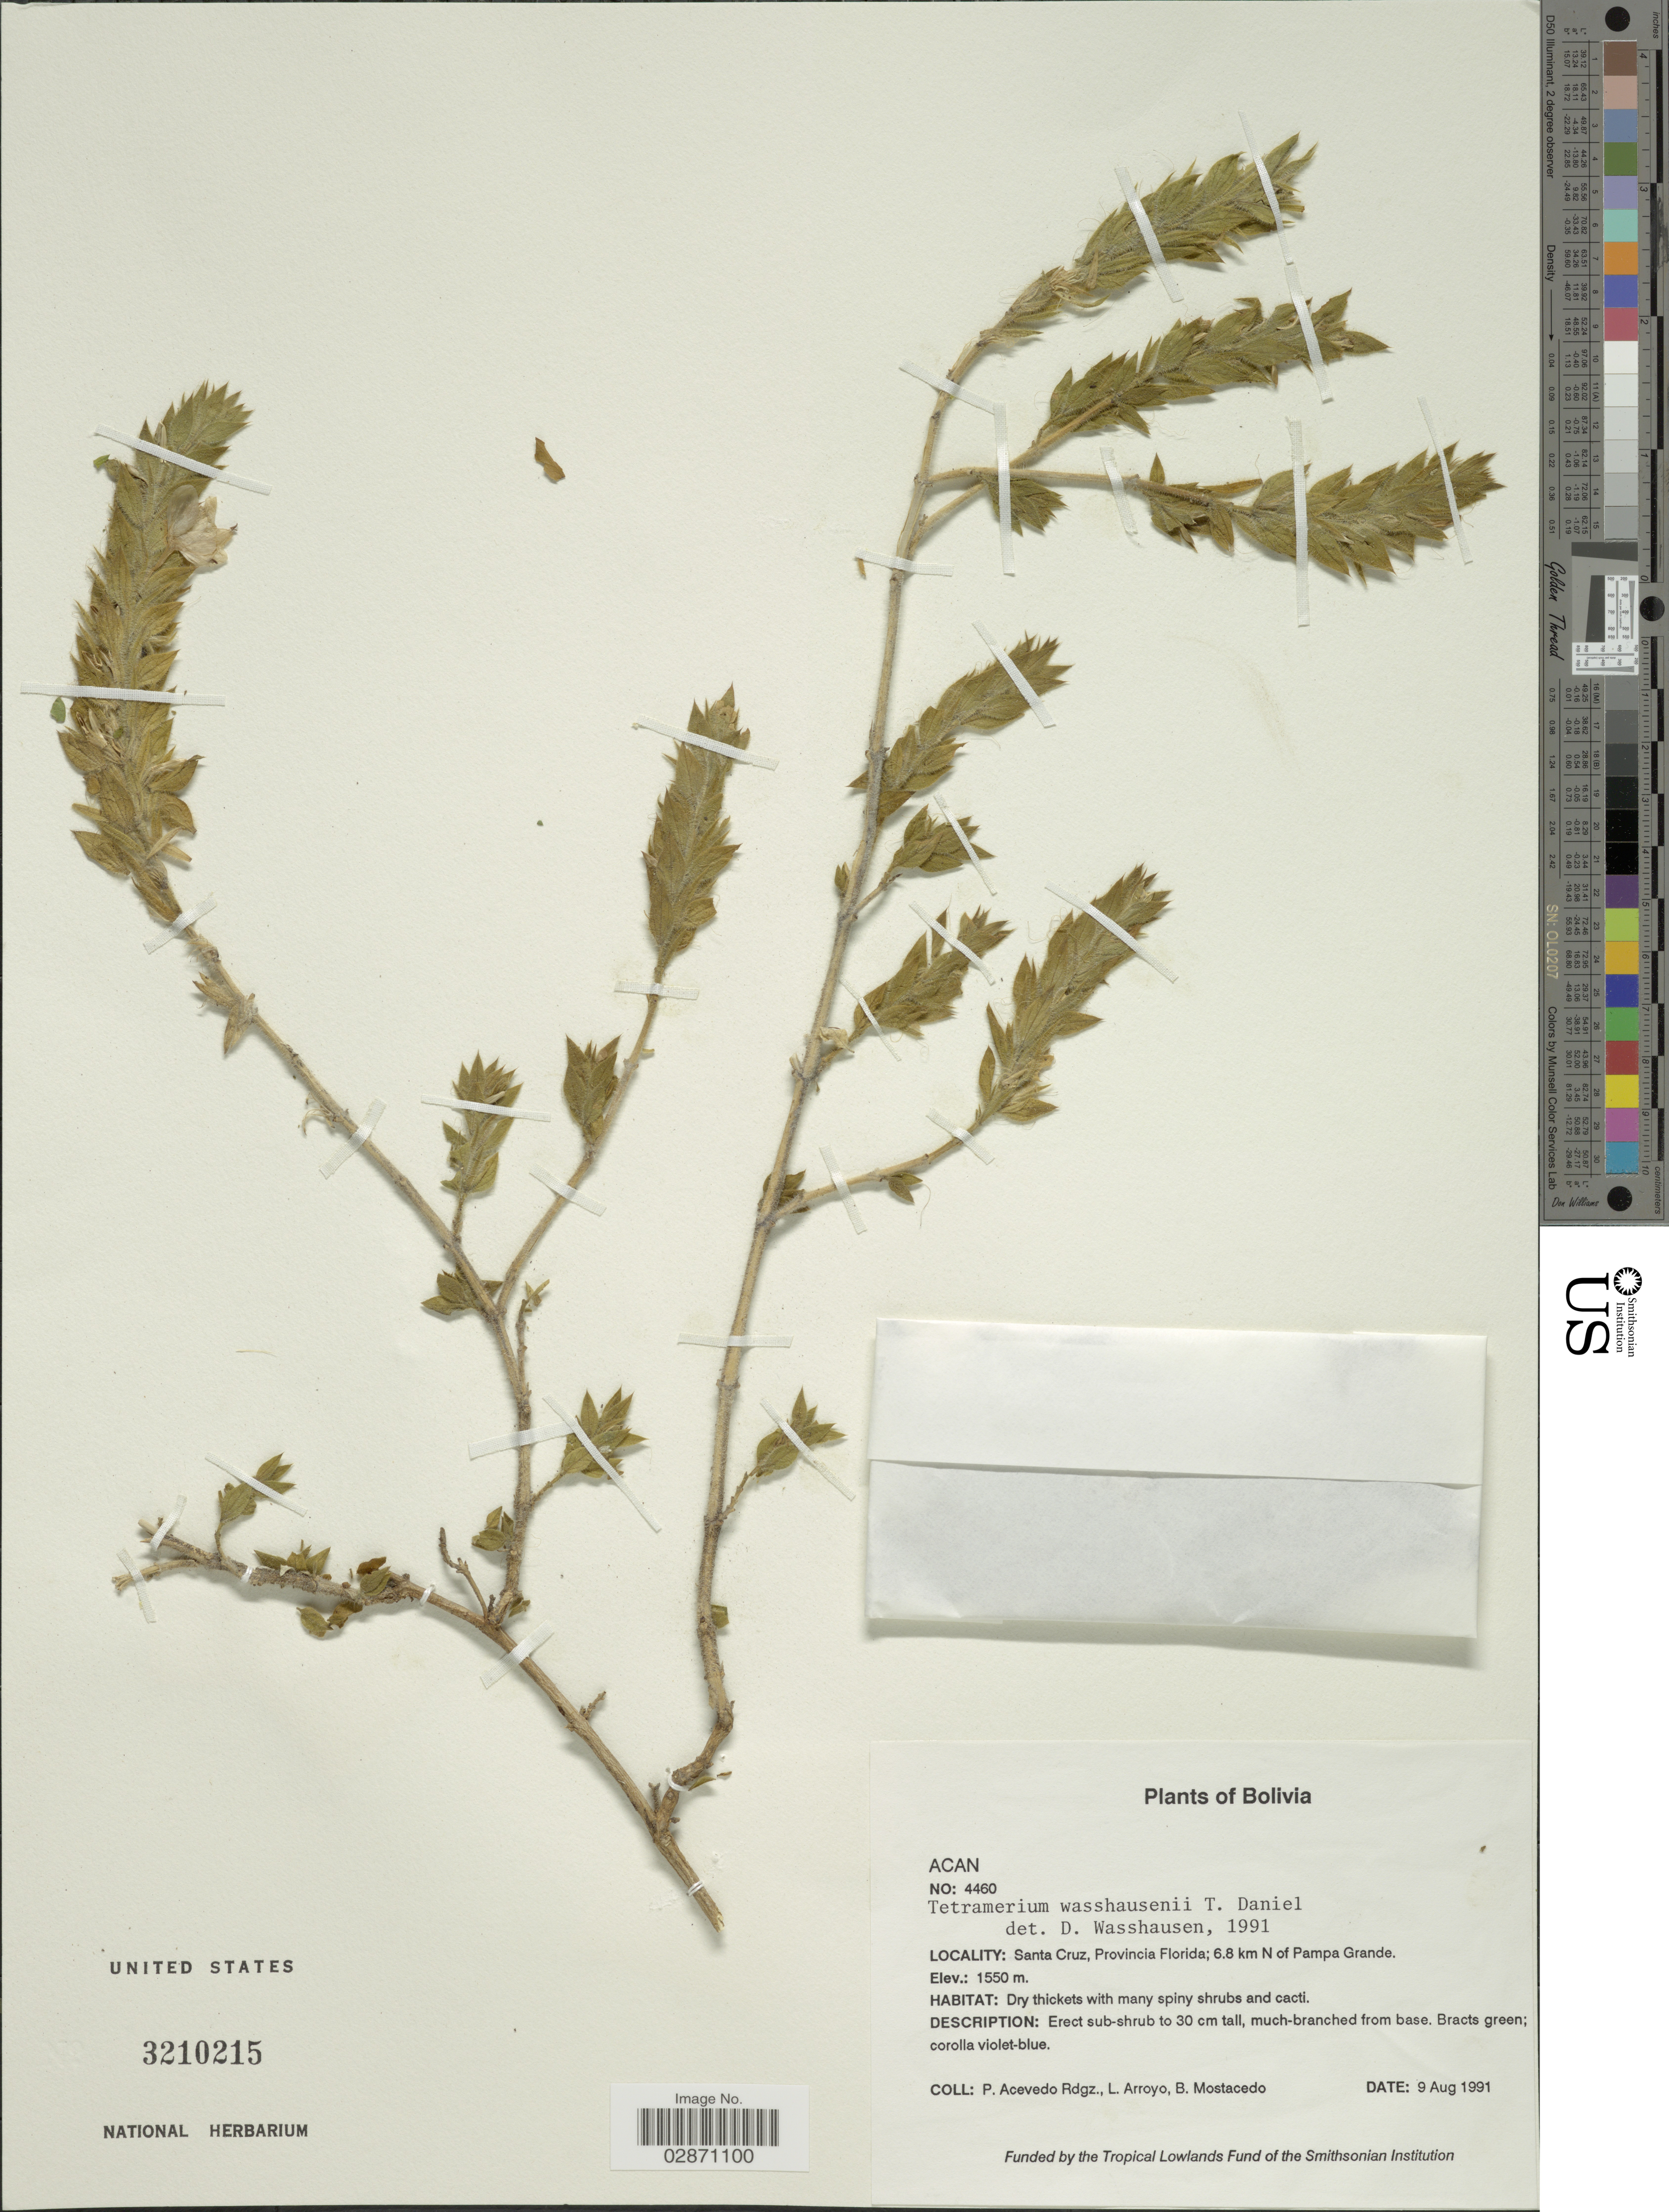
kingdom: Plantae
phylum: Tracheophyta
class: Magnoliopsida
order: Lamiales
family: Acanthaceae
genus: Tetramerium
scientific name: Tetramerium wasshausenii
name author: T.F. Daniel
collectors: P. Acevedo-Rodr., L. Arroyo & B. Mostacedo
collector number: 4460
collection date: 1991-08-09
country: Bolivia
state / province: Santa Cruz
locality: Provincia Florida; 6.8 km N of Pampa Grande.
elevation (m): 1550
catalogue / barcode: US 3210215